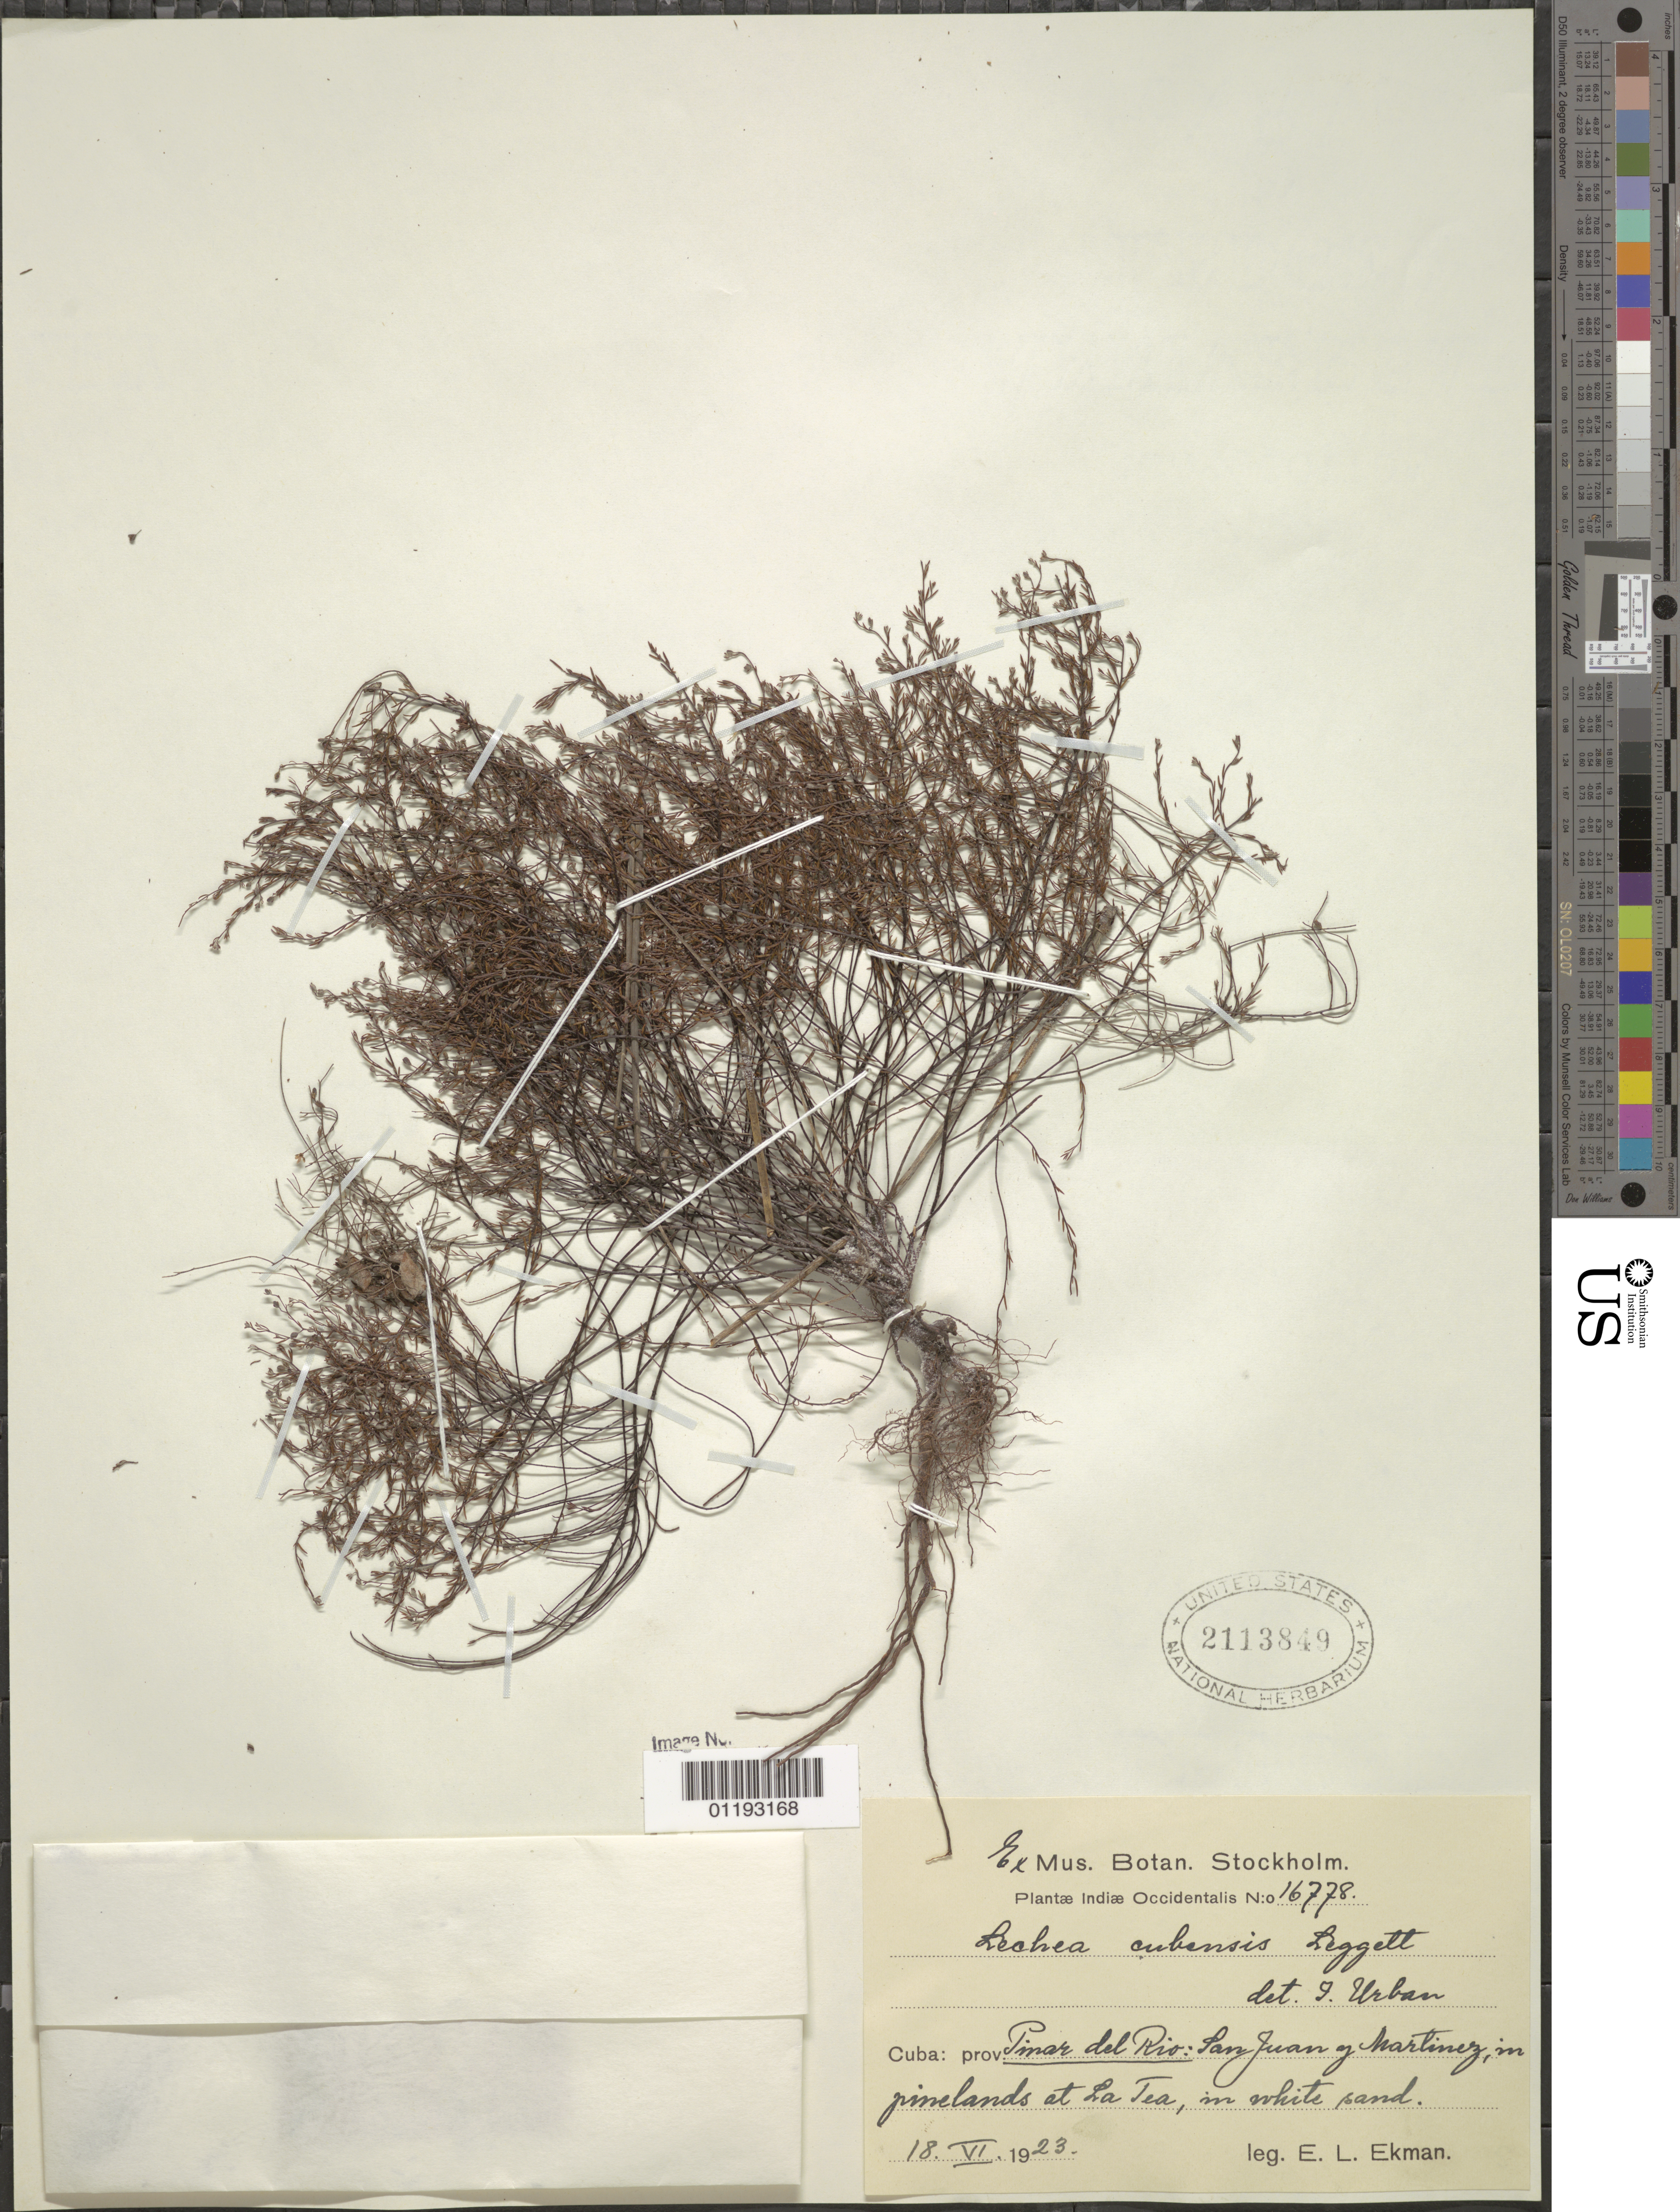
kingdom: Plantae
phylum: Tracheophyta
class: Magnoliopsida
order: Malvales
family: Cistaceae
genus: Lechea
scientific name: Lechea cubensis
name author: Legg.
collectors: E. L. Ekman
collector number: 16778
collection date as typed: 18 Jun 1923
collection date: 1923-06-18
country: Cuba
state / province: Pinar del Río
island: Greater Antilles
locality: Prov. Pinar del Rio, San Juan and Martinez, at La Tea.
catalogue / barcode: US 21138849